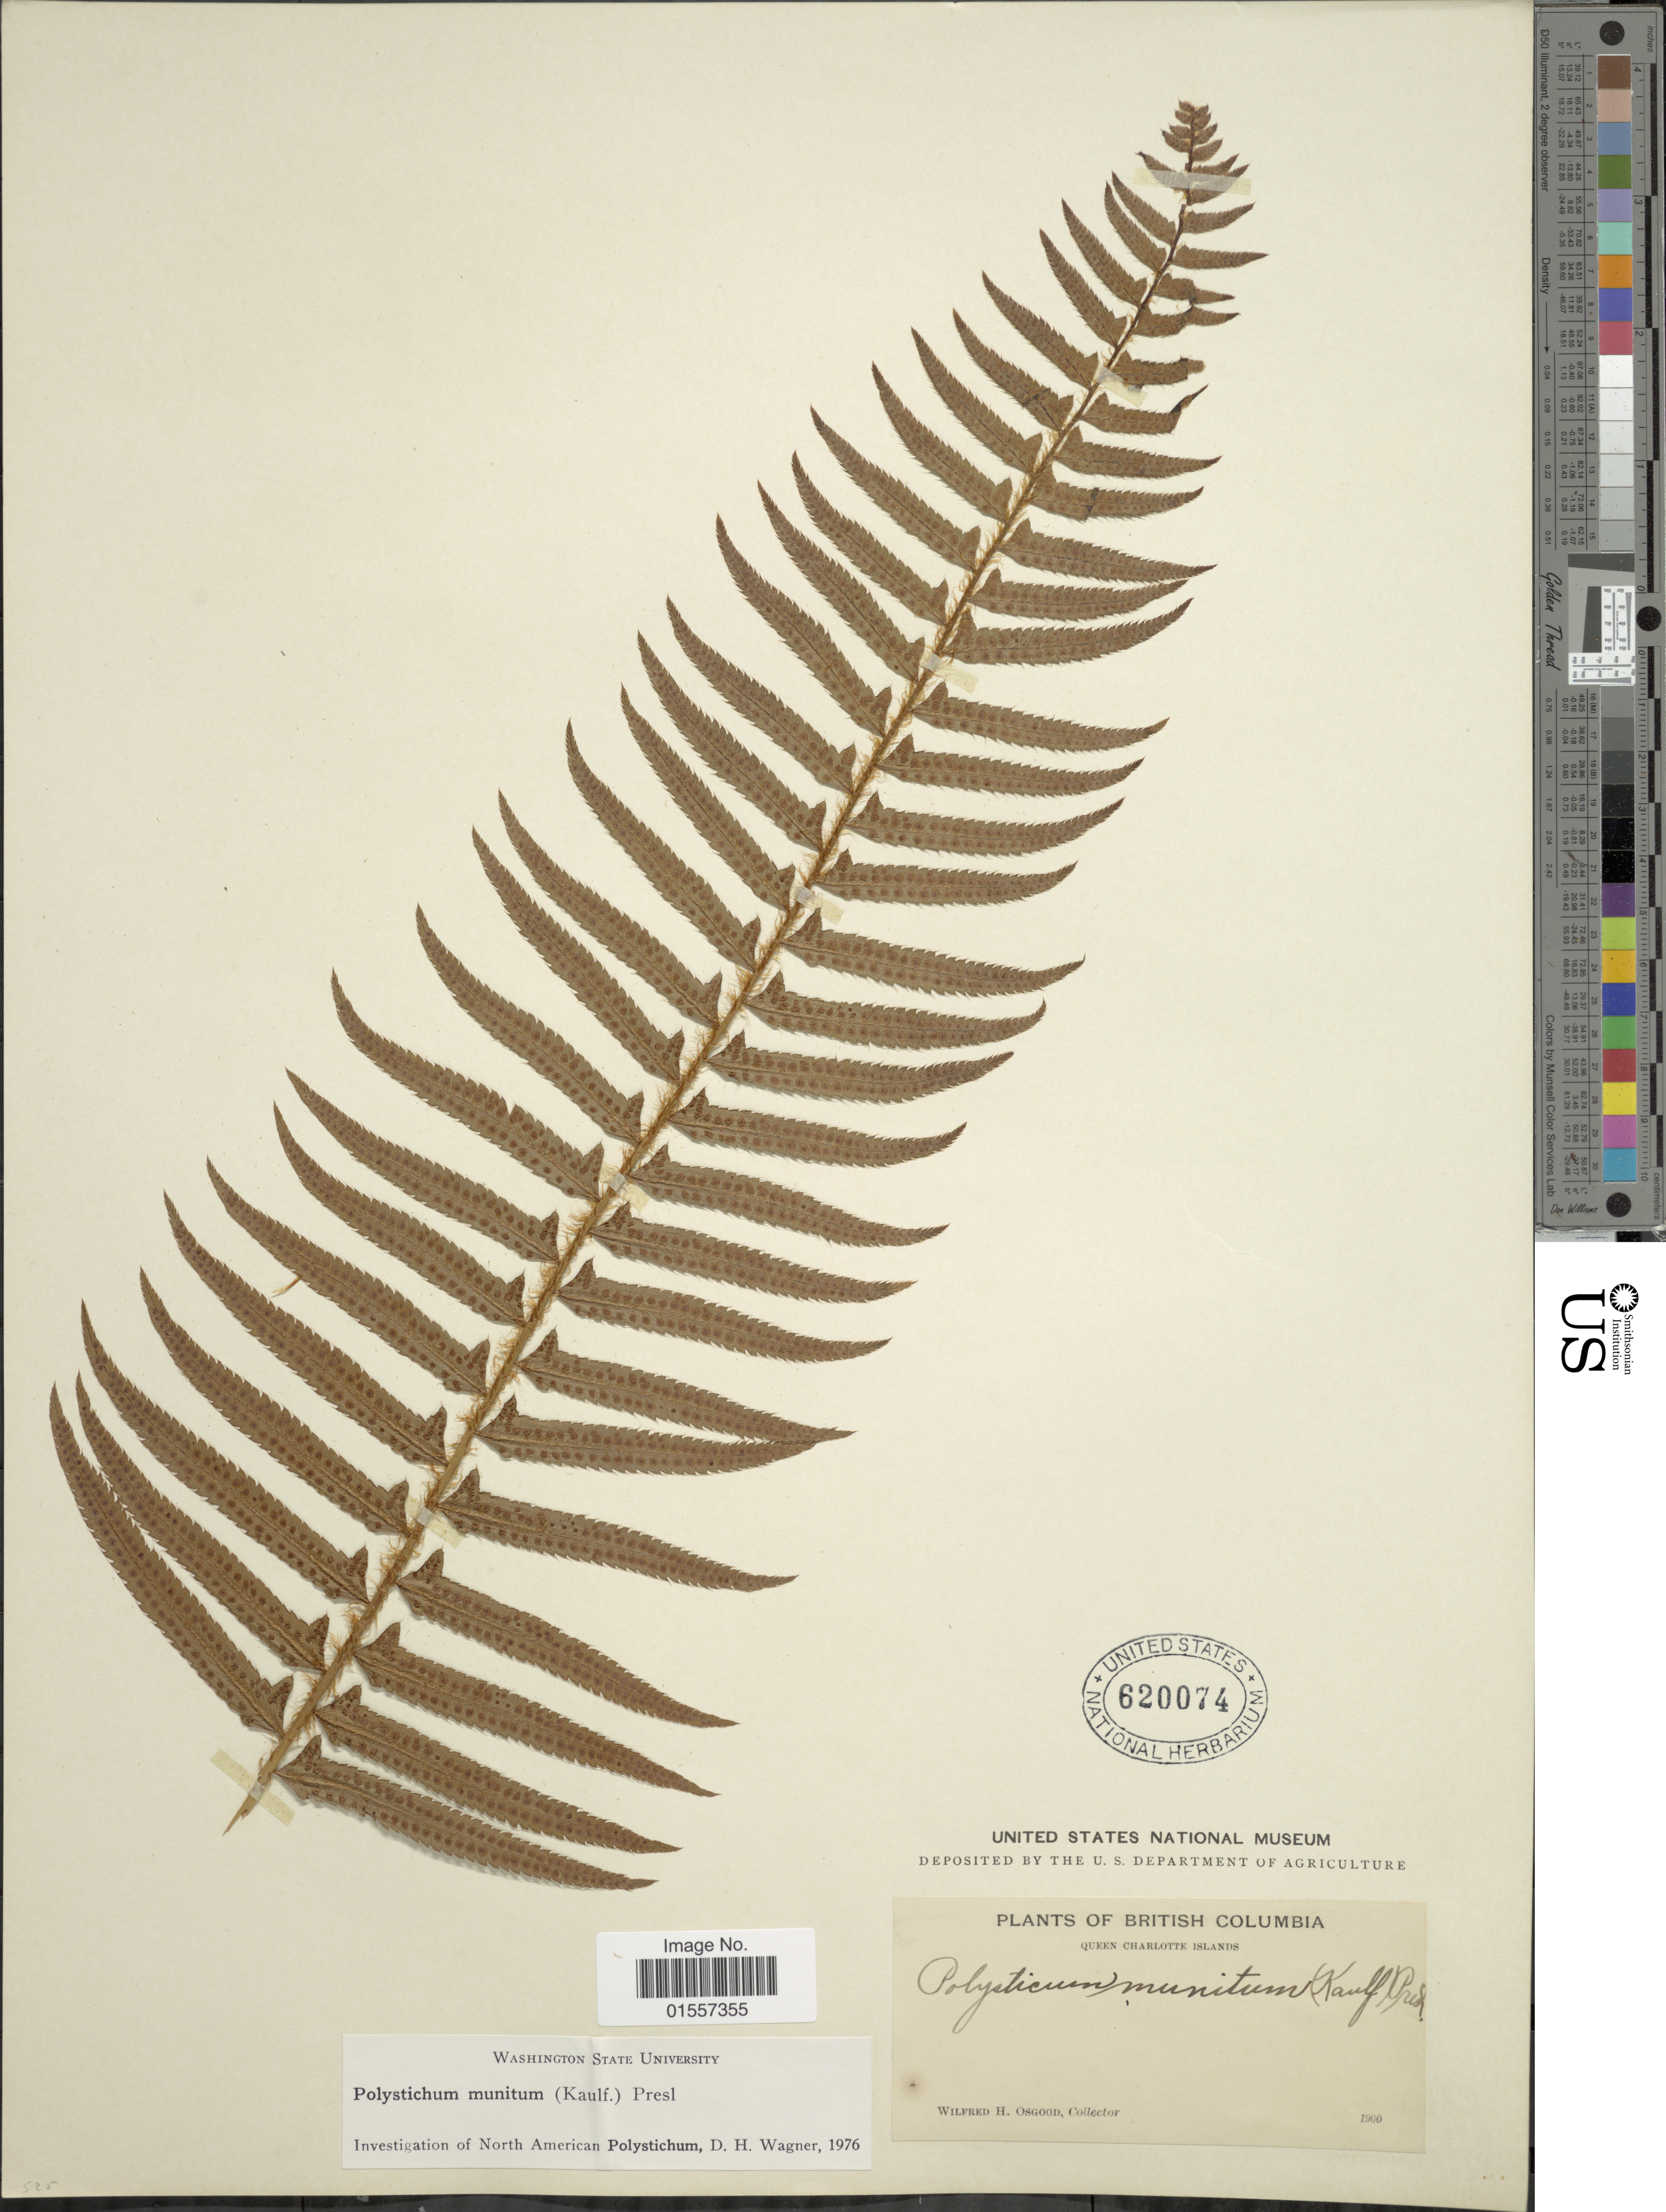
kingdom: Plantae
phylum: Tracheophyta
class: Polypodiopsida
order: Polypodiales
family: Dryopteridaceae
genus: Polystichum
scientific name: Polystichum munitum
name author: (Kaulf.) C. Presl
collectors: W. Osgood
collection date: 1900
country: Canada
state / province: British Columbia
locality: British Columbia, Queen Charlotte Islands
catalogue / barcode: US 620074